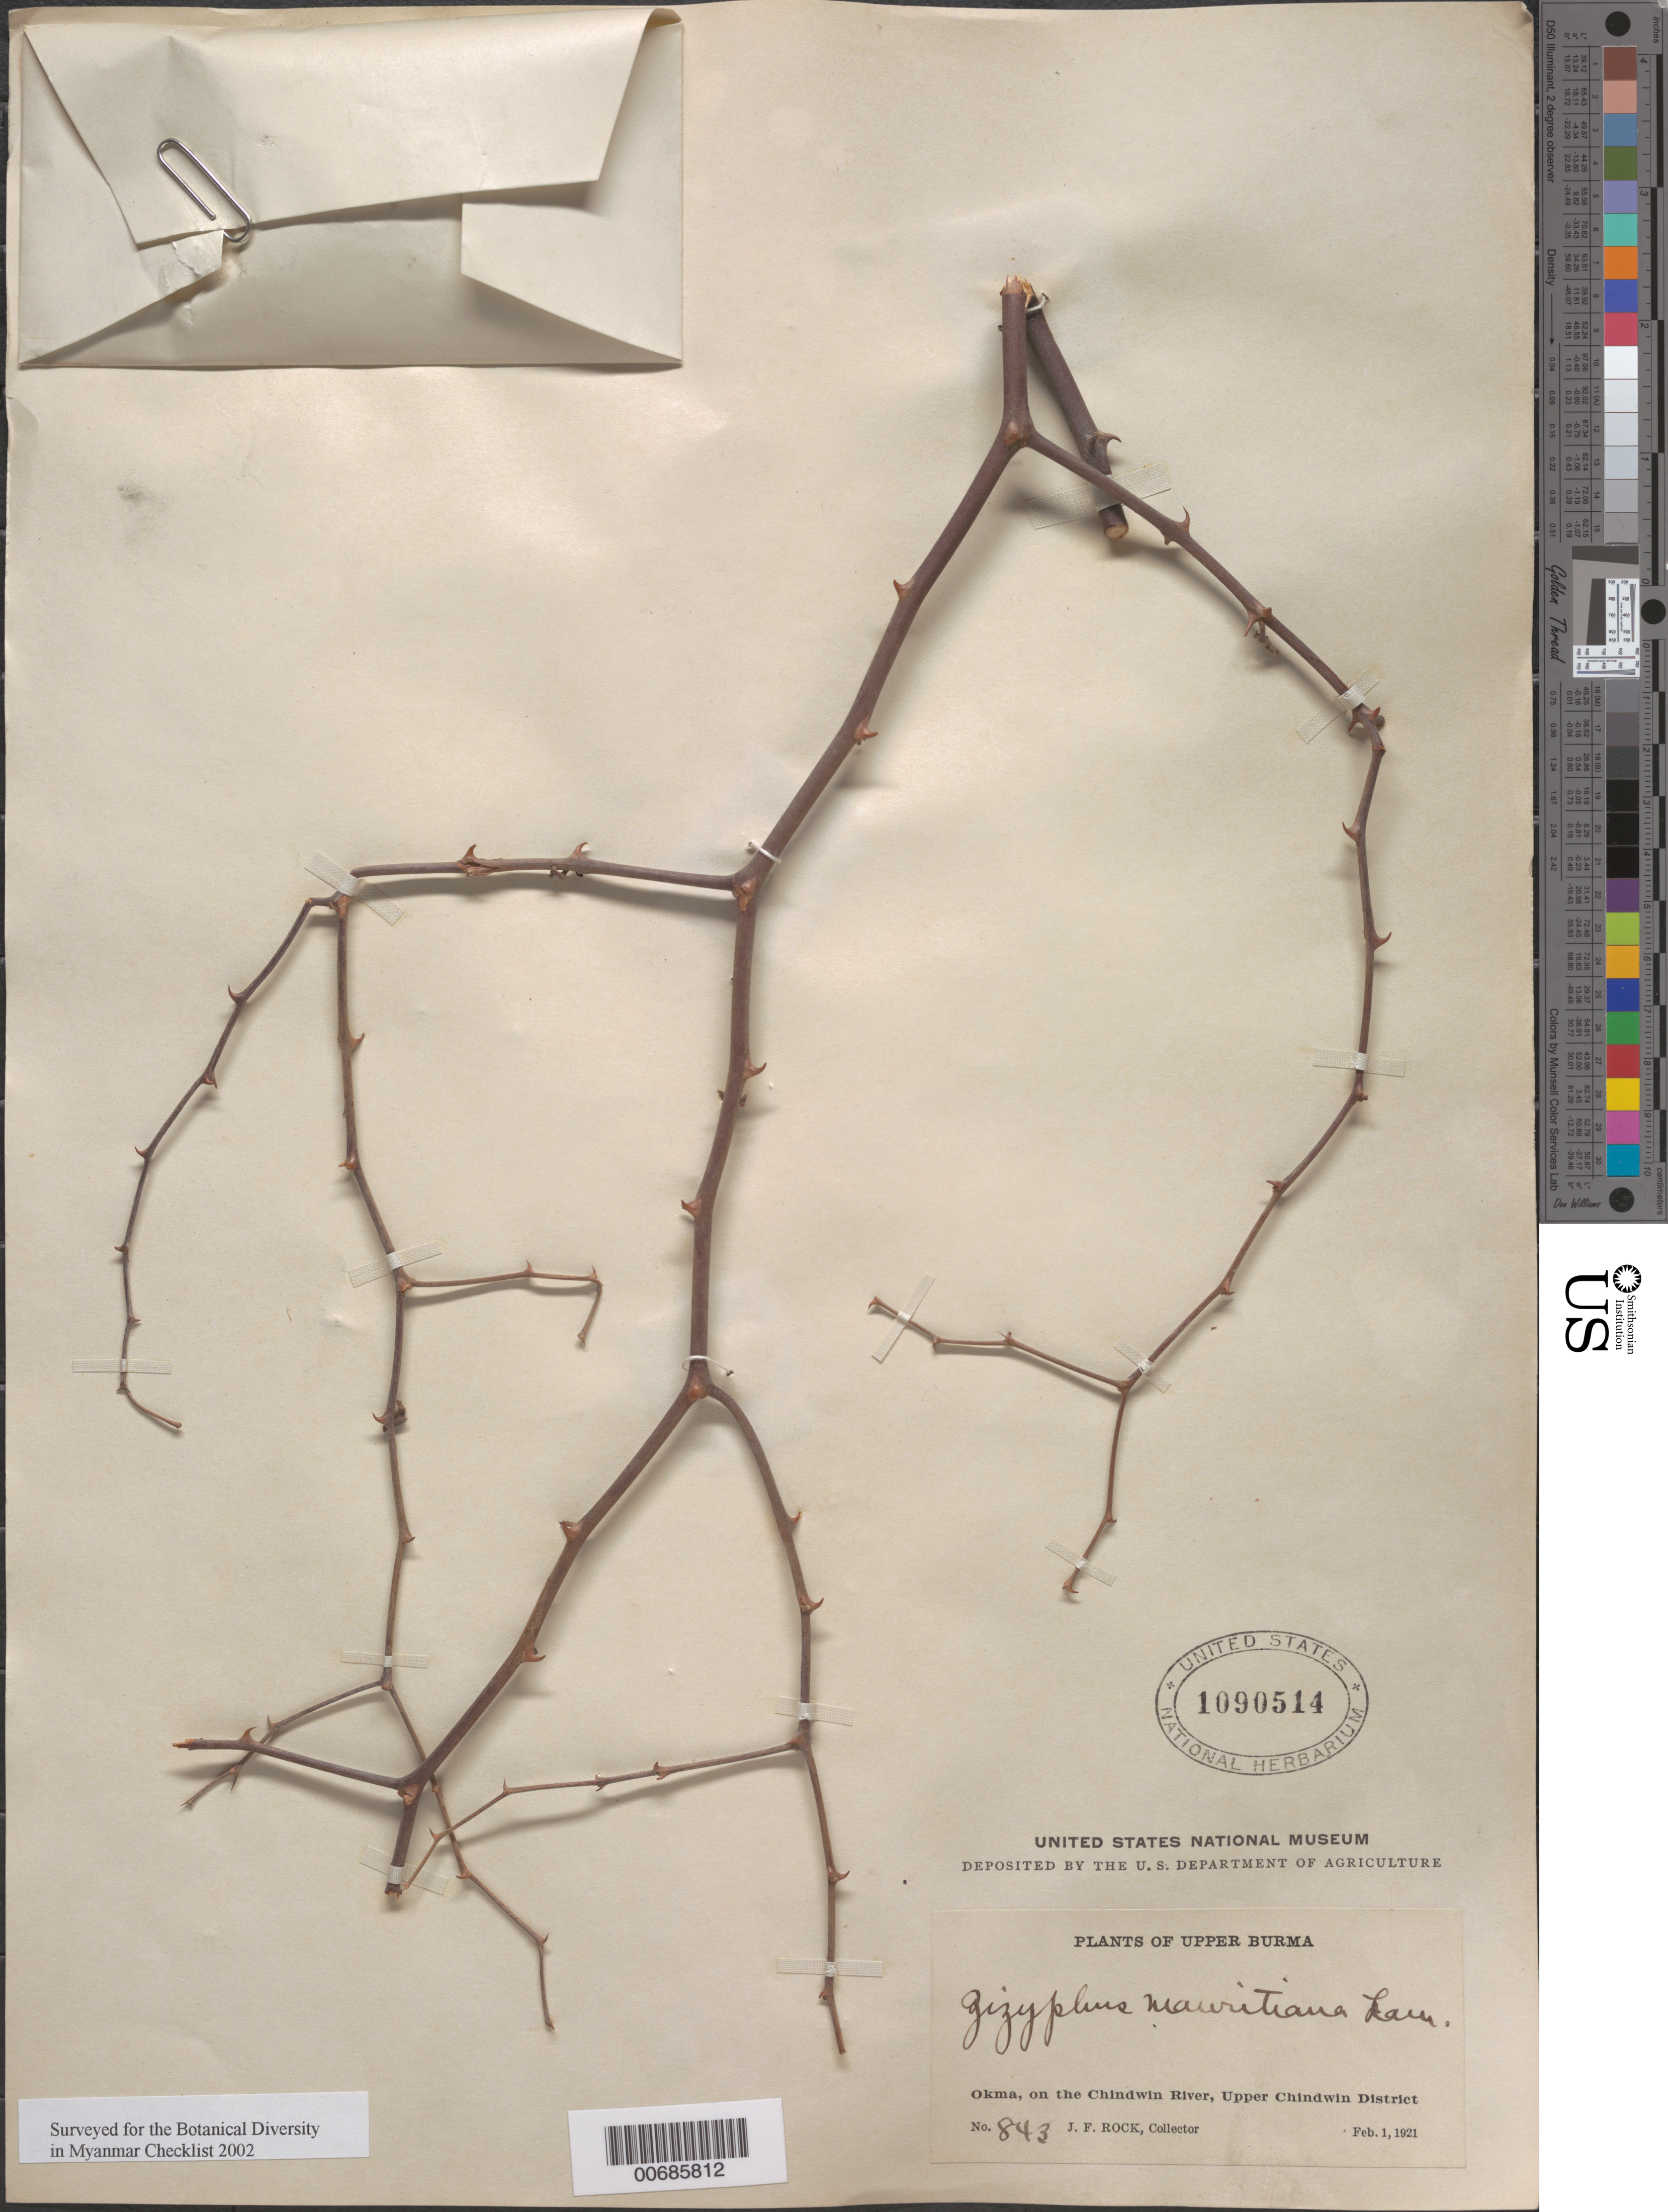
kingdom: Plantae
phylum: Tracheophyta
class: Magnoliopsida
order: Rosales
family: Rhamnaceae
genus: Ziziphus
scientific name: Ziziphus mauritiana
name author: Lam.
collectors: J. F. Rock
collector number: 843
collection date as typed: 01 Feb 1921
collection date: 1921-02-01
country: Myanmar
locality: Upper Chindwin Dist., Okma, Chindwin R.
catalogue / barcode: US 1090514